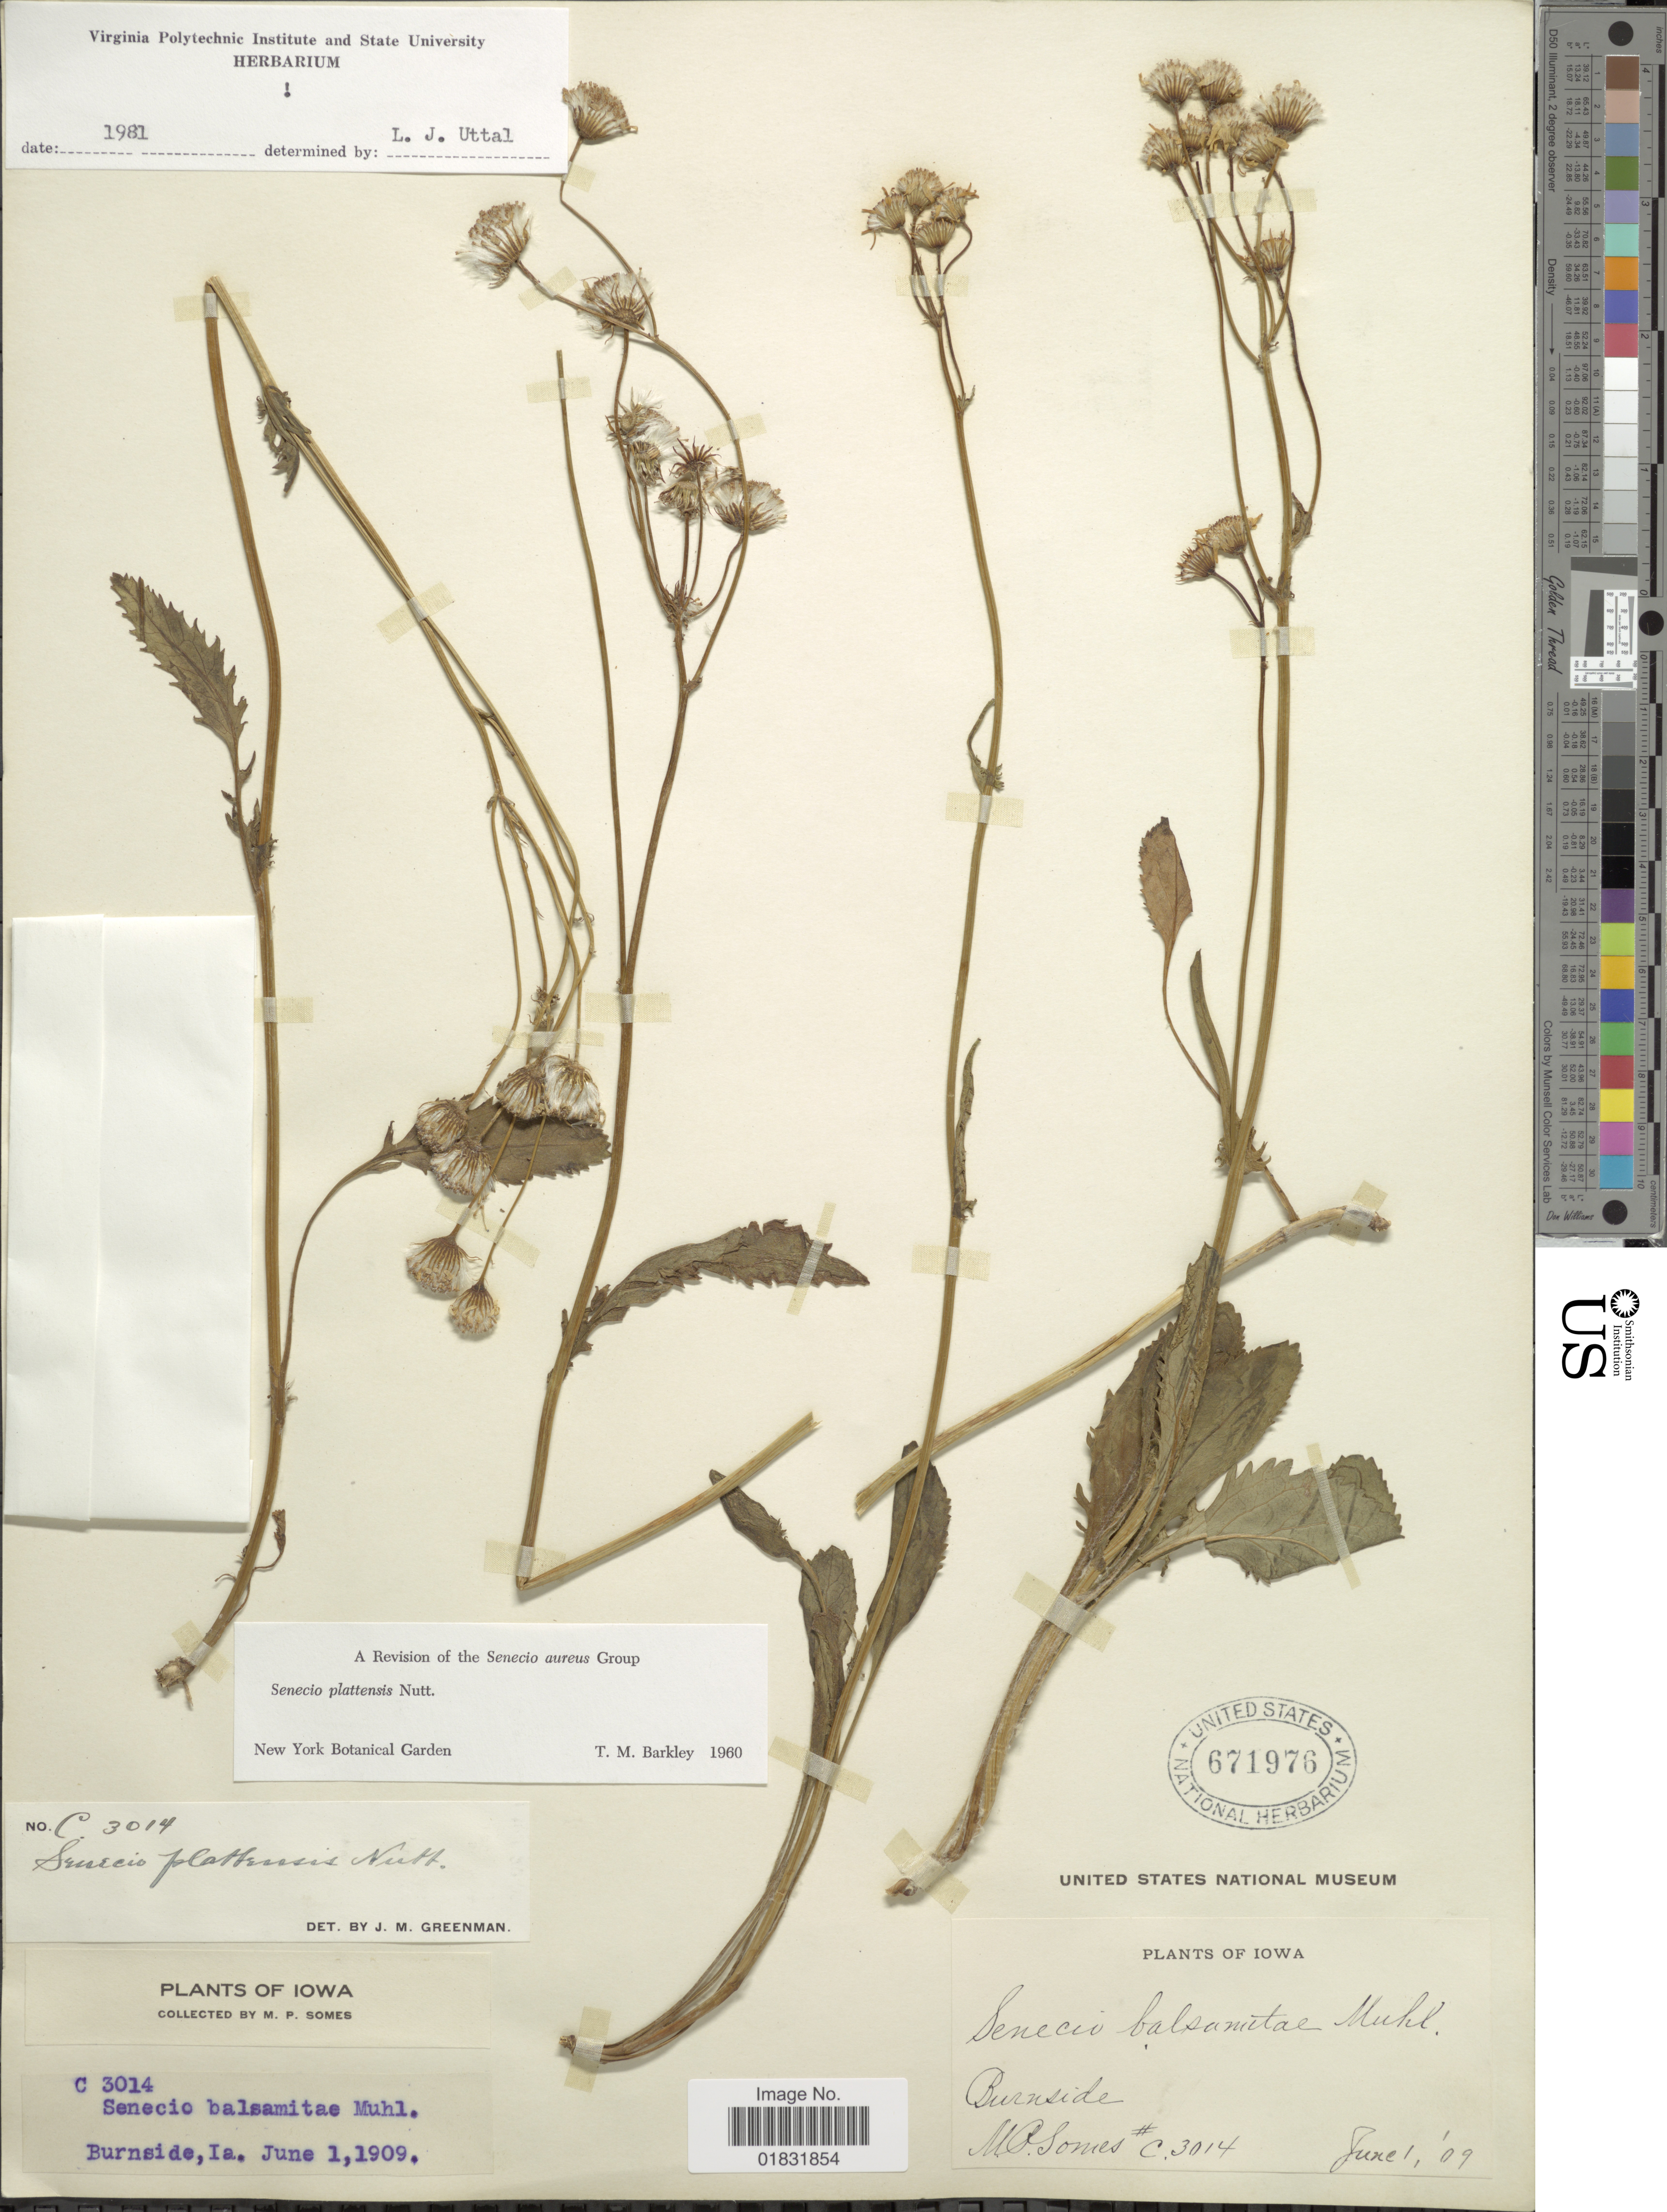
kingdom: Plantae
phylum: Tracheophyta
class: Magnoliopsida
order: Asterales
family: Asteraceae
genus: Packera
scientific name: Packera plattensis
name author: W.A. Weber & Á. Löve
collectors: M. Somes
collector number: C. 3014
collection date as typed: Transcribed d/m/y: 1/6/9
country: United States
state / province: Iowa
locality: Burnside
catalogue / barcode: US 671976